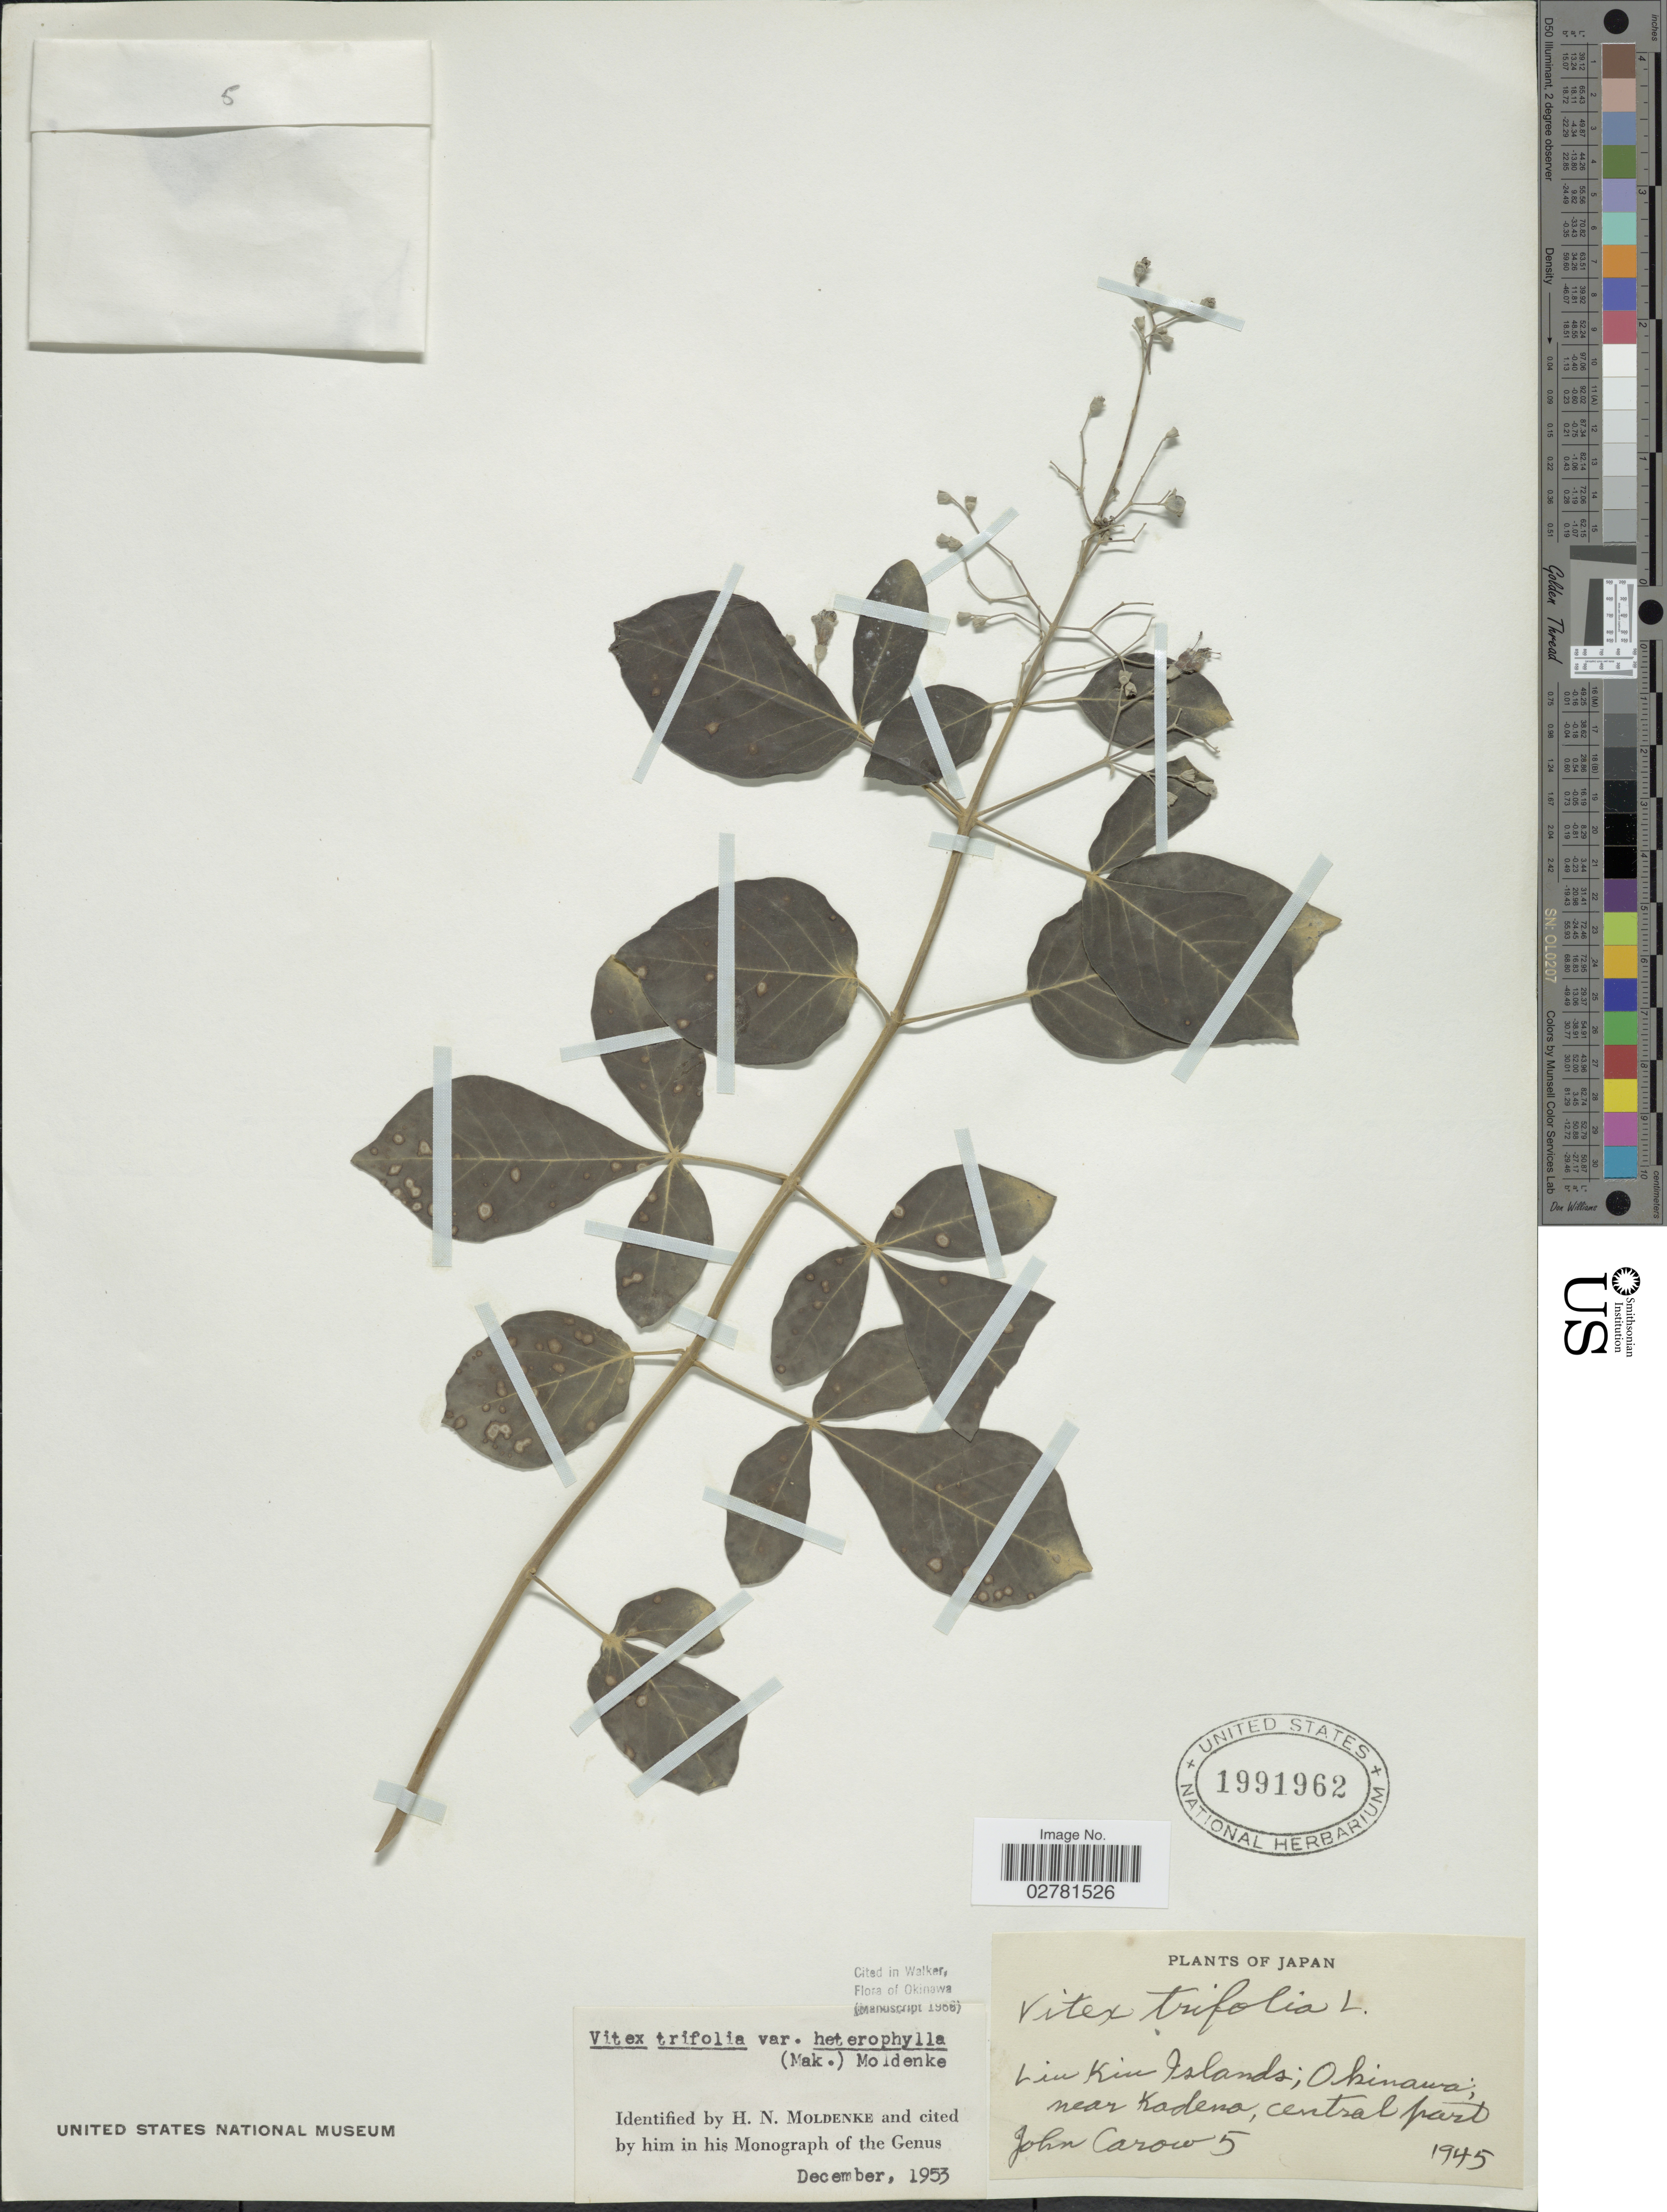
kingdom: Plantae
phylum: Tracheophyta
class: Magnoliopsida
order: Lamiales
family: Lamiaceae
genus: Vitex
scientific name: Vitex trifolia var. heterophylla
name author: (Hort. Mak.) Moldenke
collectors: J. Carow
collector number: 5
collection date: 1945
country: Japan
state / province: Okinawa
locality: Liu Kiu Islands; near Kodeno, central part.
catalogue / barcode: US 1991962